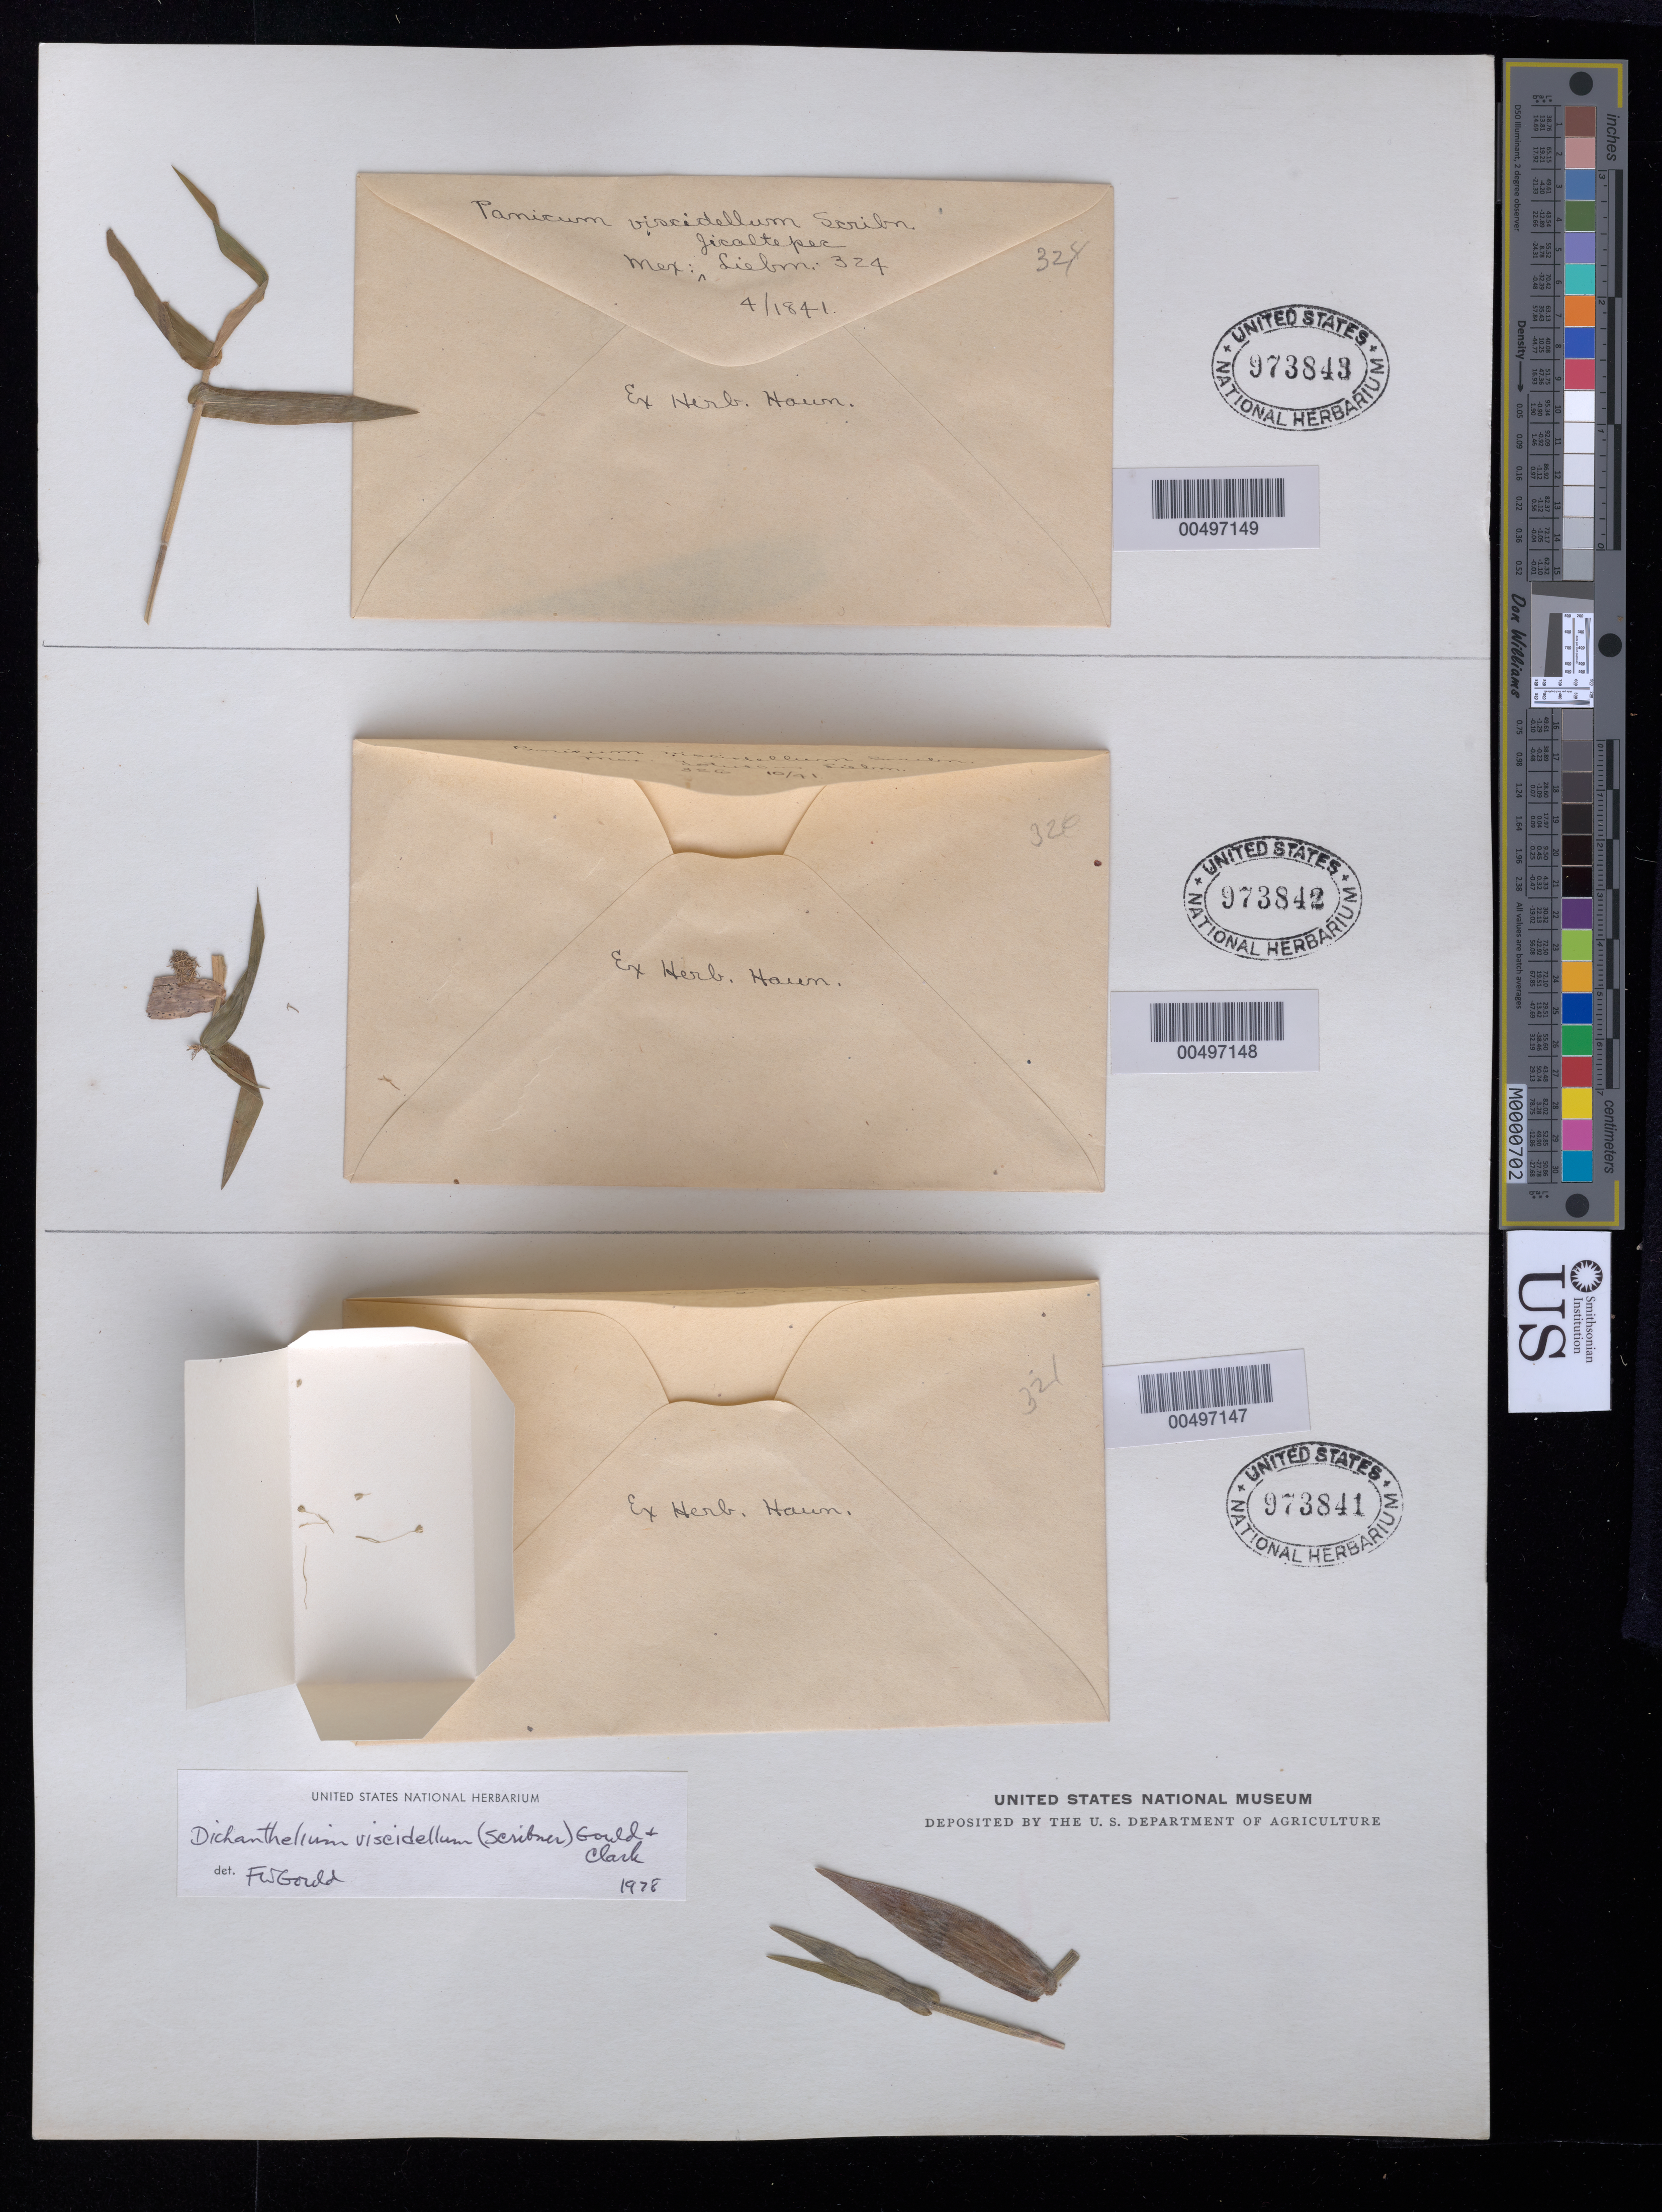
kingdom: Plantae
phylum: Tracheophyta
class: Liliopsida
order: Poales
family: Poaceae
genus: Dichanthelium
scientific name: Dichanthelium viscidellum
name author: (Scribn.) Gould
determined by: Gould, F. W.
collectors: F. M. Liebmann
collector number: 326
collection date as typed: Oct 1841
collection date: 1841-10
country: Mexico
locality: Totutla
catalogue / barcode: US 973842